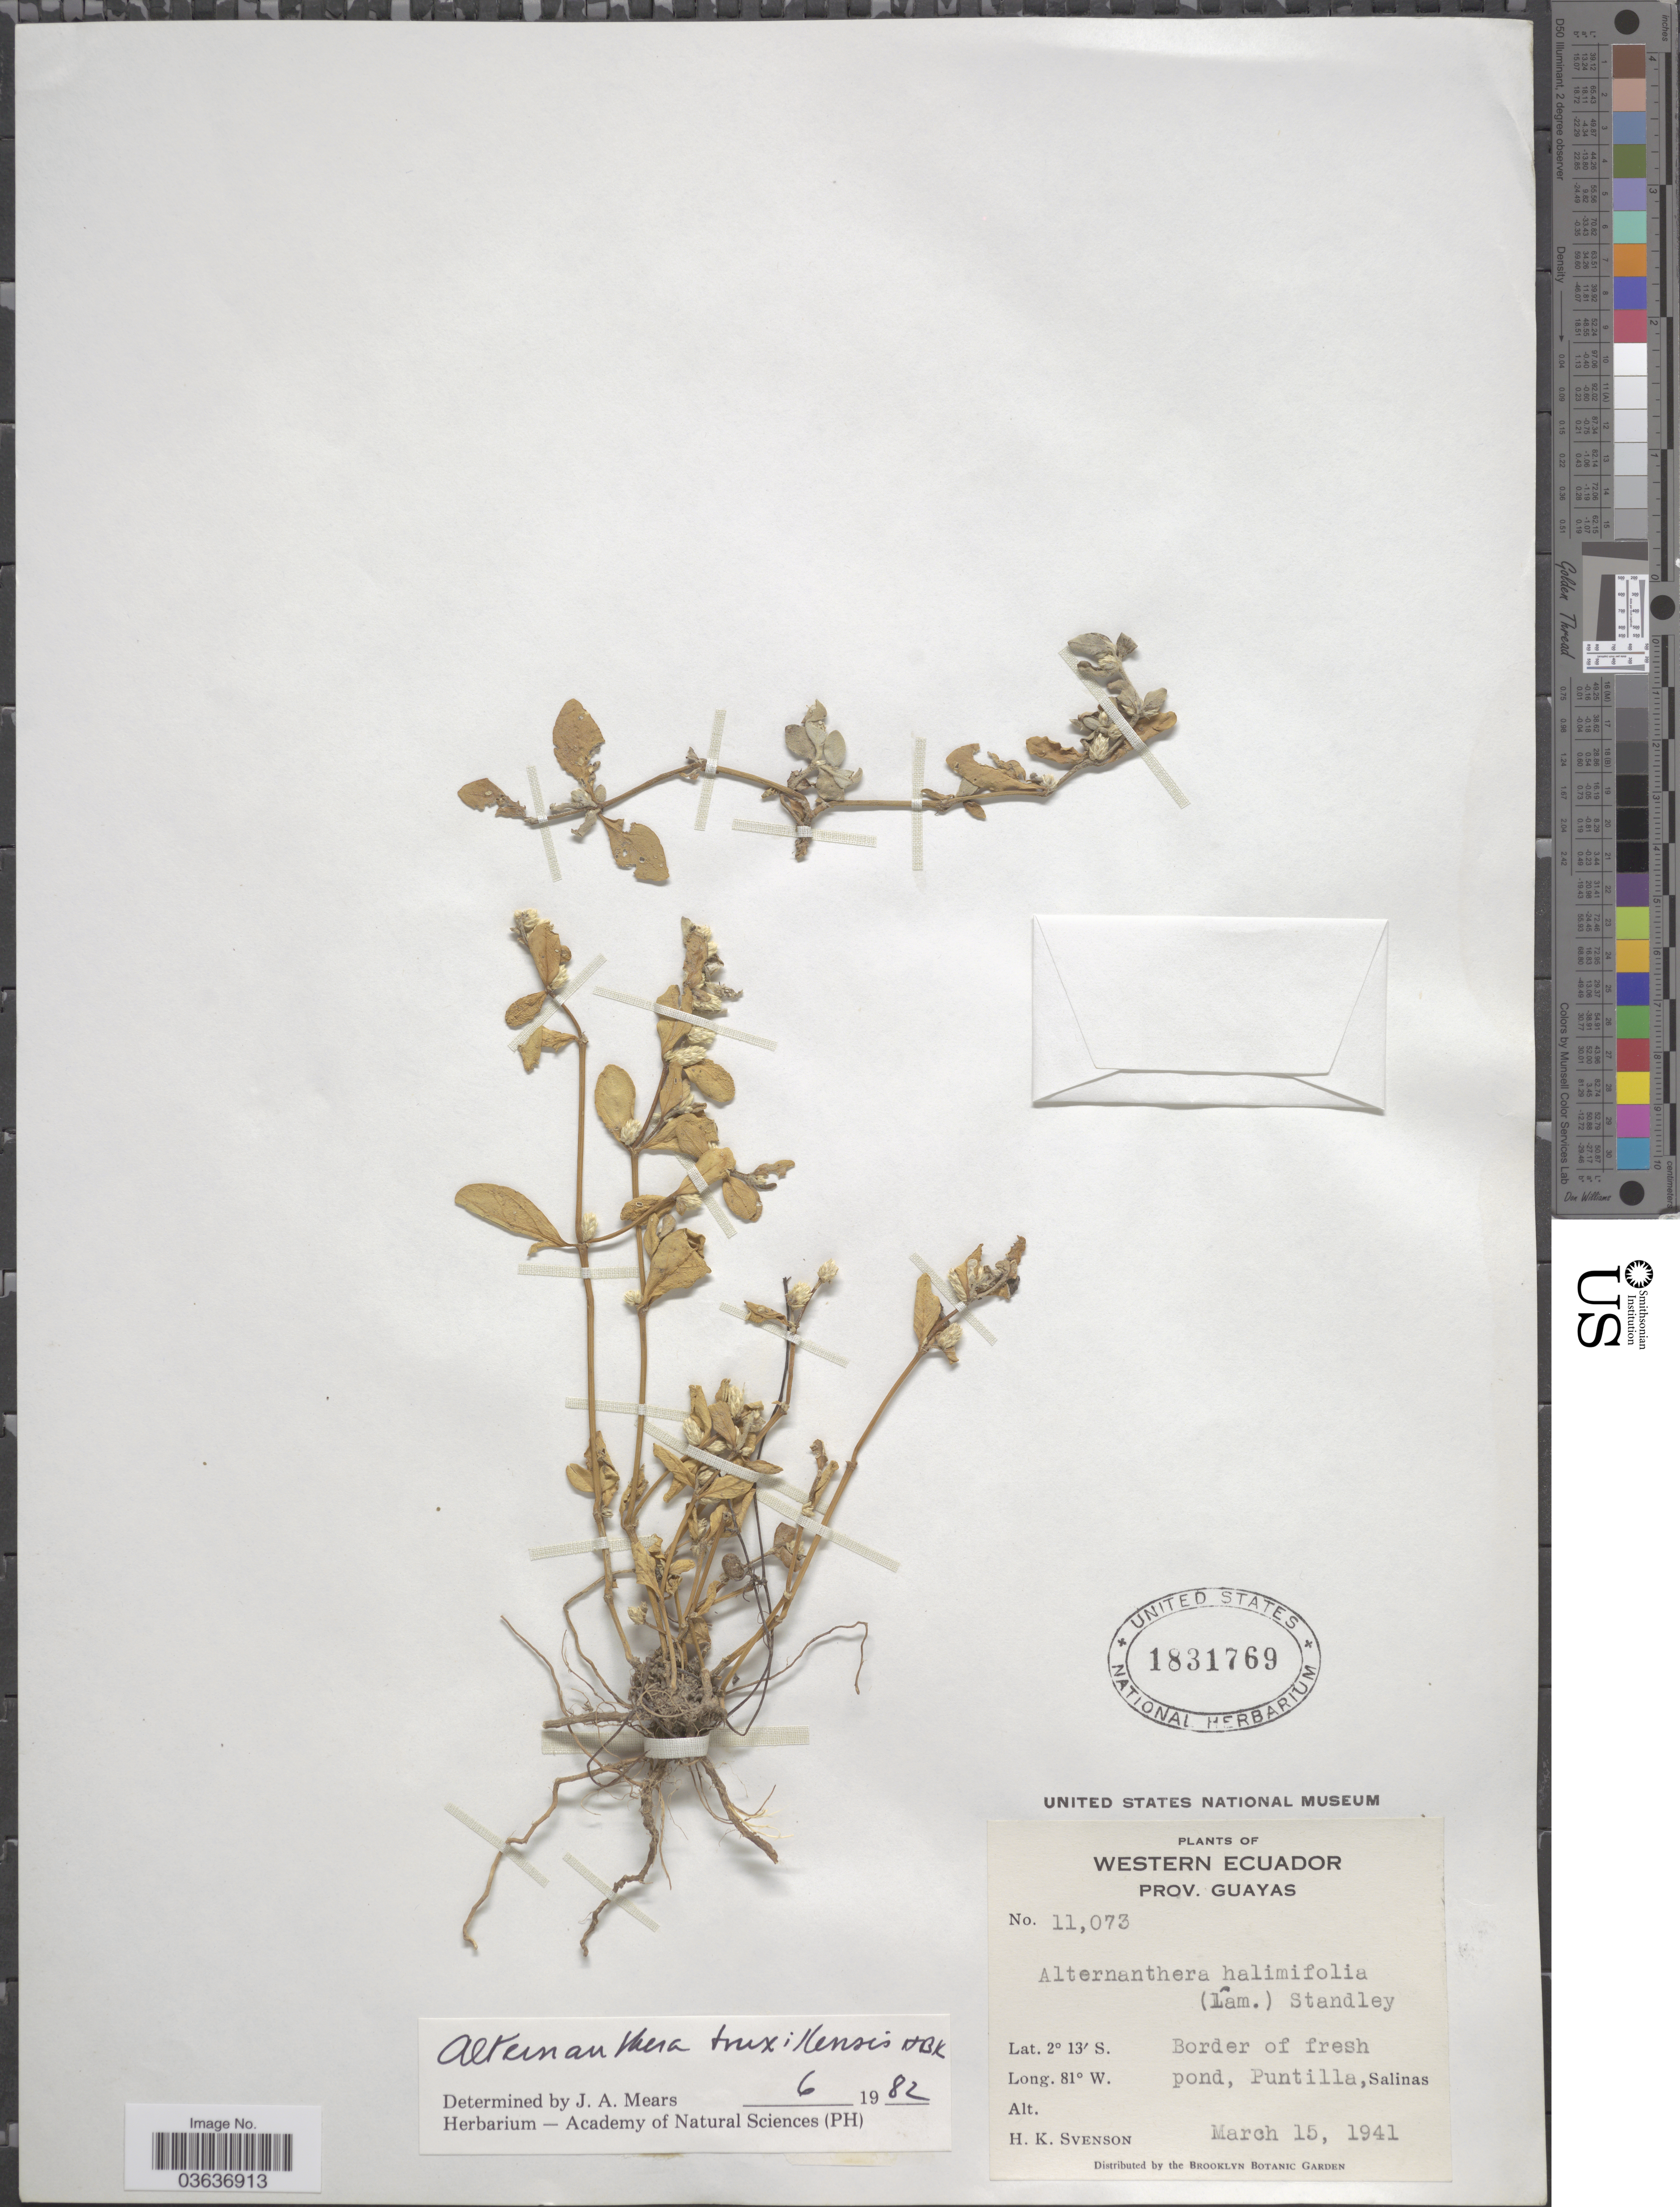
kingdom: Plantae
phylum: Tracheophyta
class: Magnoliopsida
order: Caryophyllales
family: Amaranthaceae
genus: Alternanthera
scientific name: Alternanthera truxillensis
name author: Kunth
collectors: H. K. Svenson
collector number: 11073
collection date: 1941-03-15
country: Ecuador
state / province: Guayas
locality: Western Ecuador. Border of fresh pond, Puntilla, Salinas.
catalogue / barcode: US 1831769